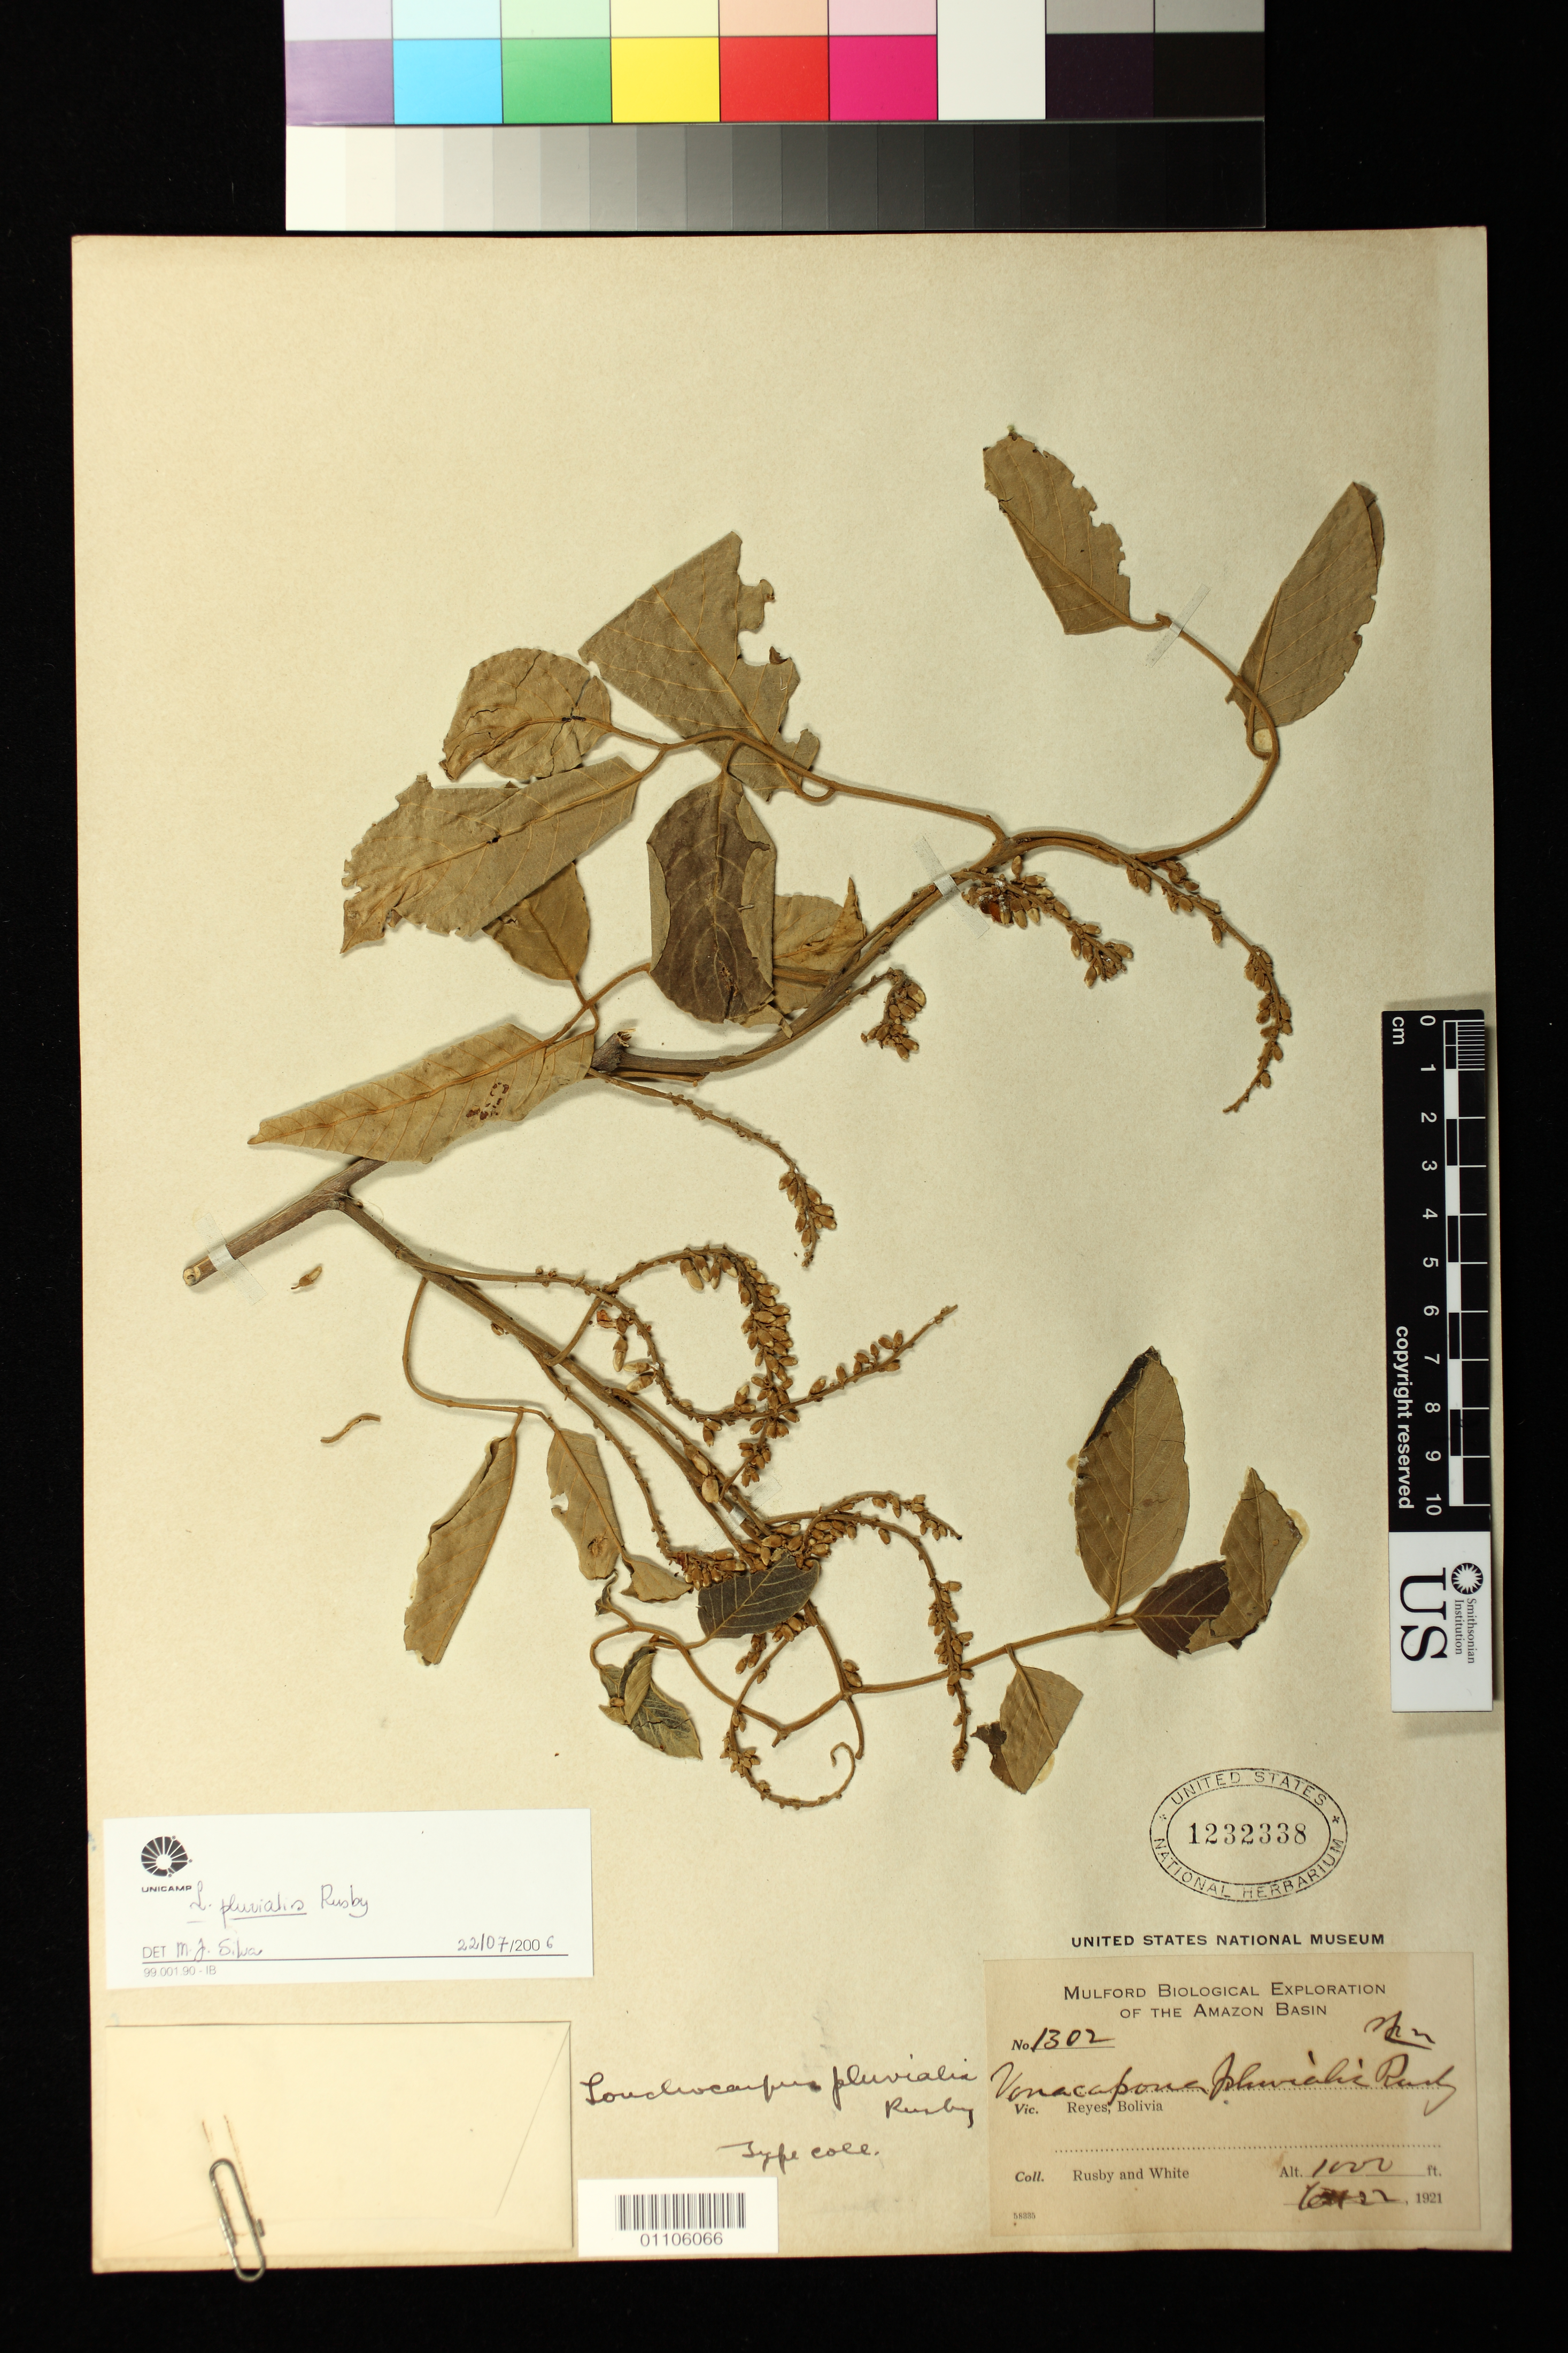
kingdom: Plantae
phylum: Tracheophyta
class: Magnoliopsida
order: Fabales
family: Fabaceae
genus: Lonchocarpus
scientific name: Lonchocarpus pluvialis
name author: Rusby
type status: Isotype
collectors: H. H. Rusby & O. E. White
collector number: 1302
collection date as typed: Oct. 22, 1921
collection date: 1921-10-22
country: Bolivia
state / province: Beni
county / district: José Ballivián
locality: Reyes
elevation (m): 305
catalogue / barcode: US 1232338